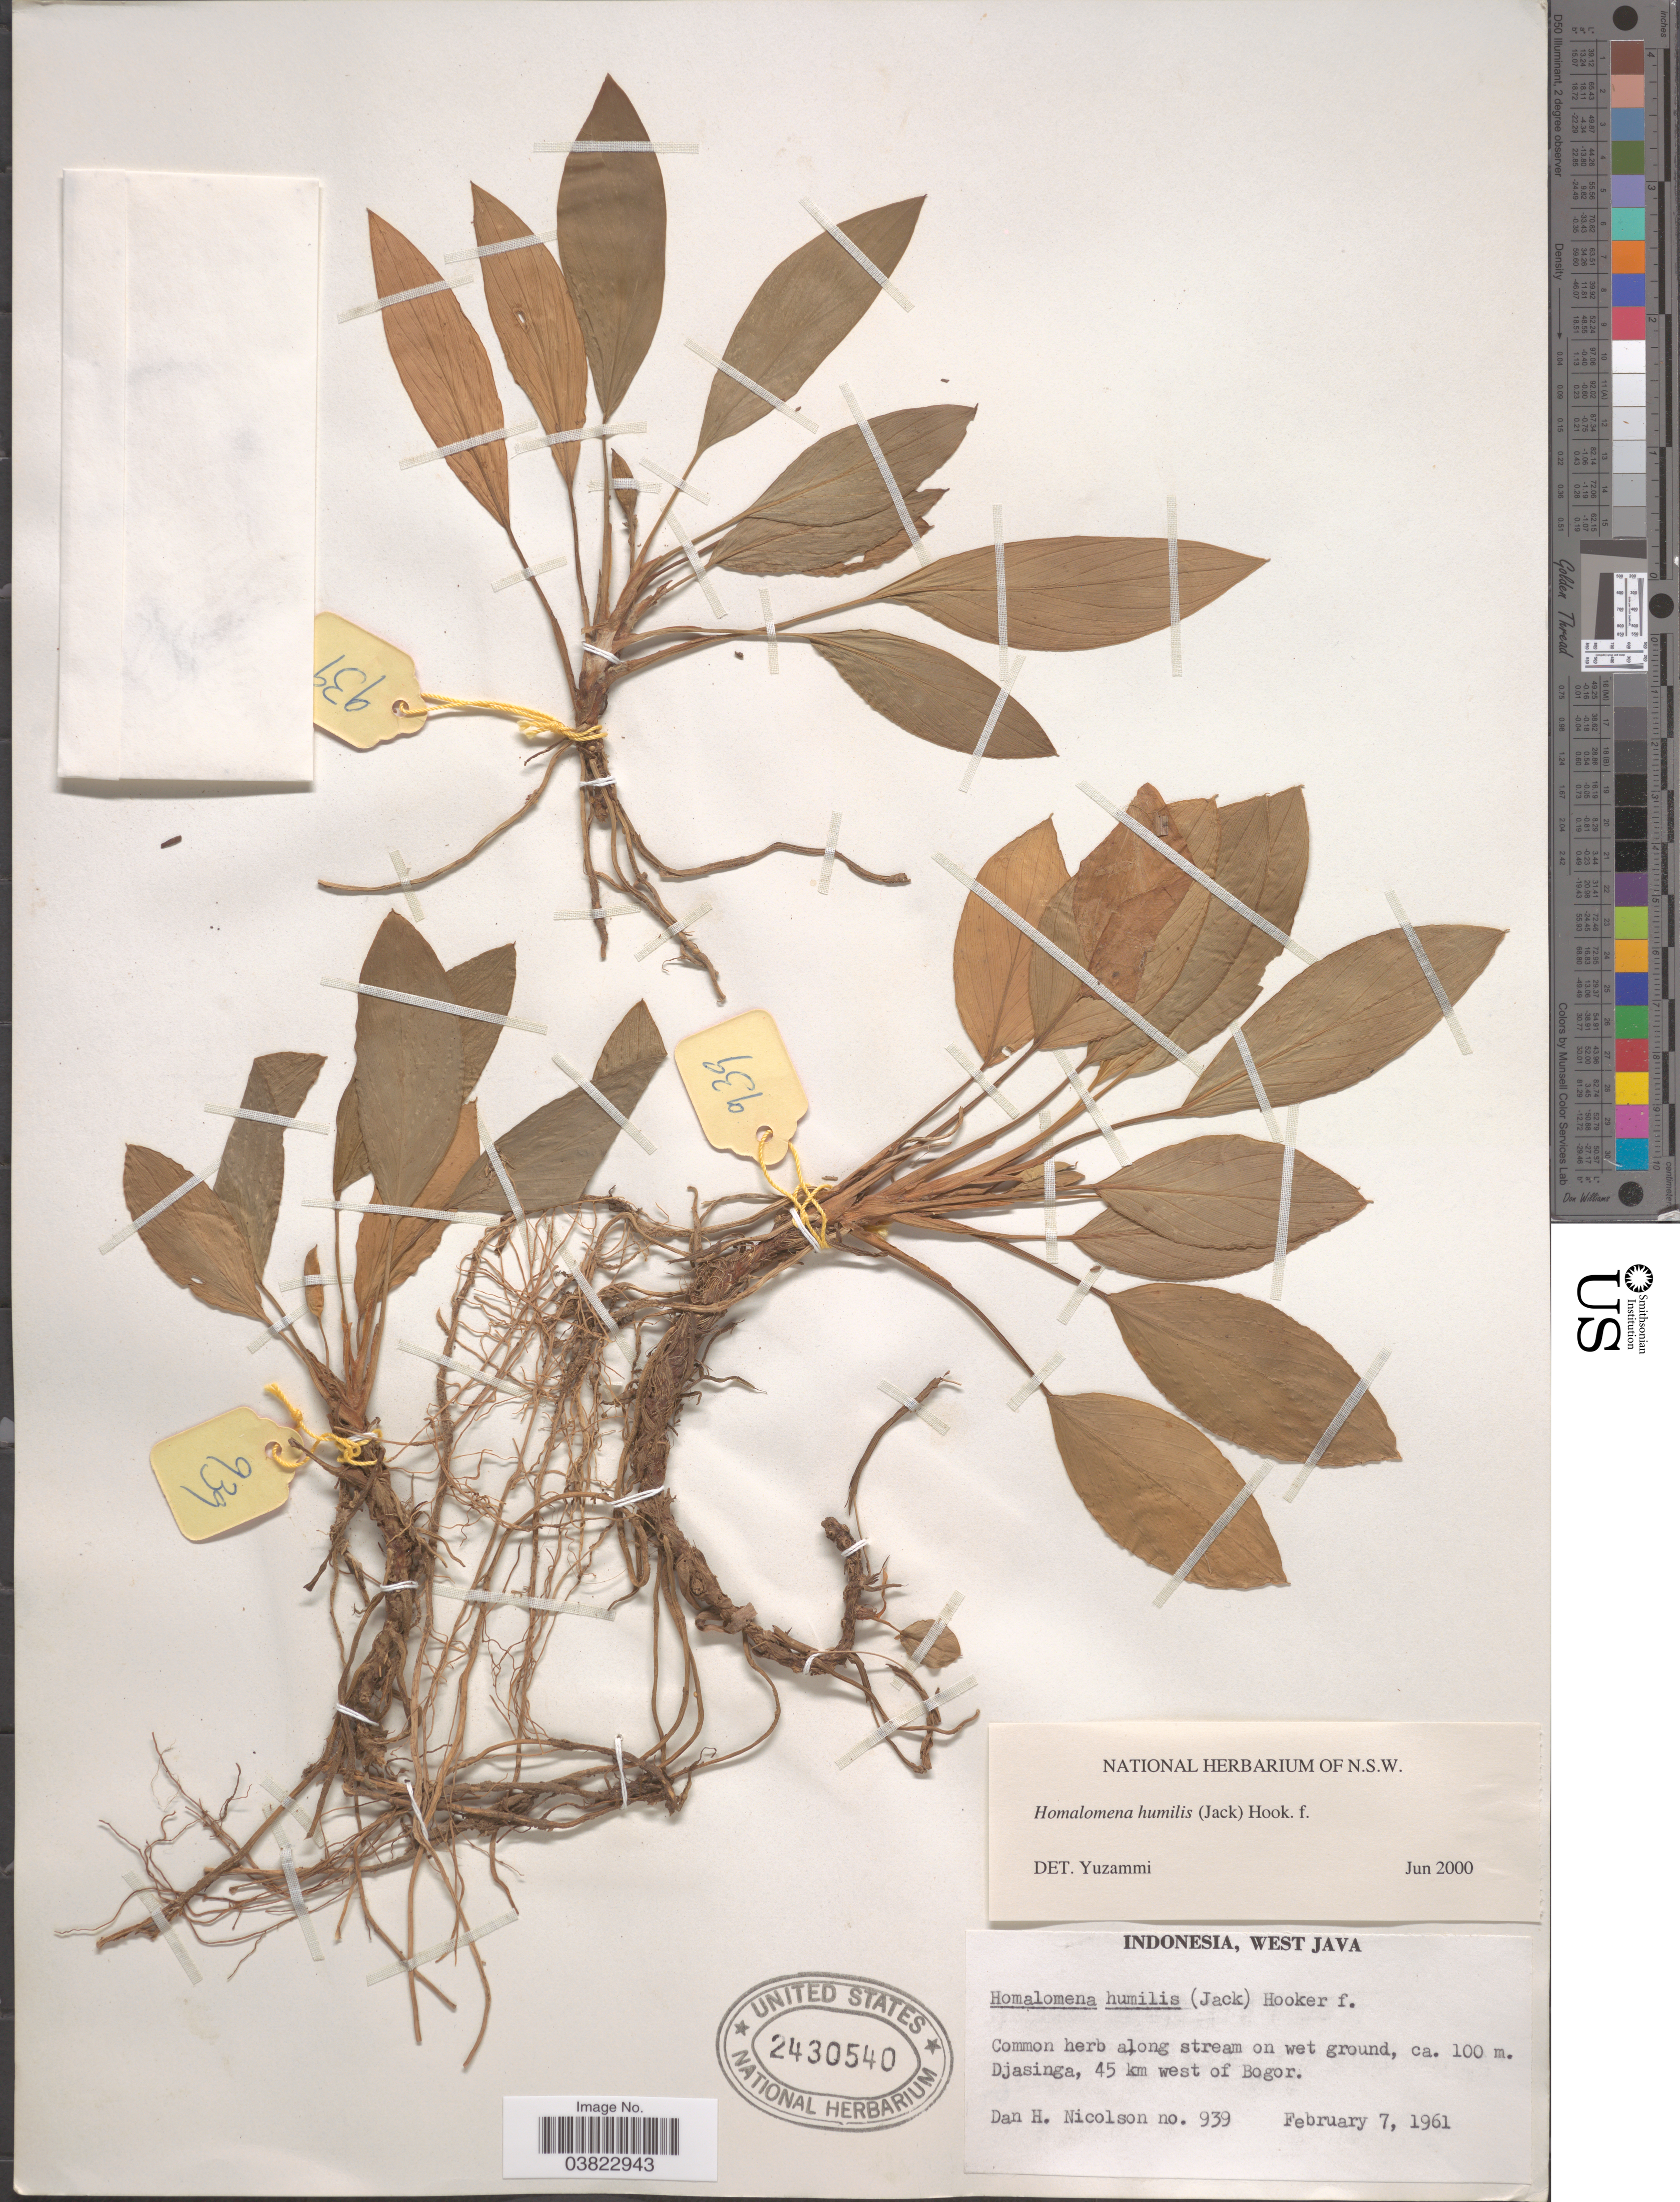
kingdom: Plantae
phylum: Tracheophyta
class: Liliopsida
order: Alismatales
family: Araceae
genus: Homalomena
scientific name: Homalomena humilis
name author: (Jack) Hook. f.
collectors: D. H. Nicolson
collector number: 939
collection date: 1961-02-07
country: Indonesia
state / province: Java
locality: West Java. Djasinga, 45 km west of Bogor.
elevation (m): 100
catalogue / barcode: US 2430540